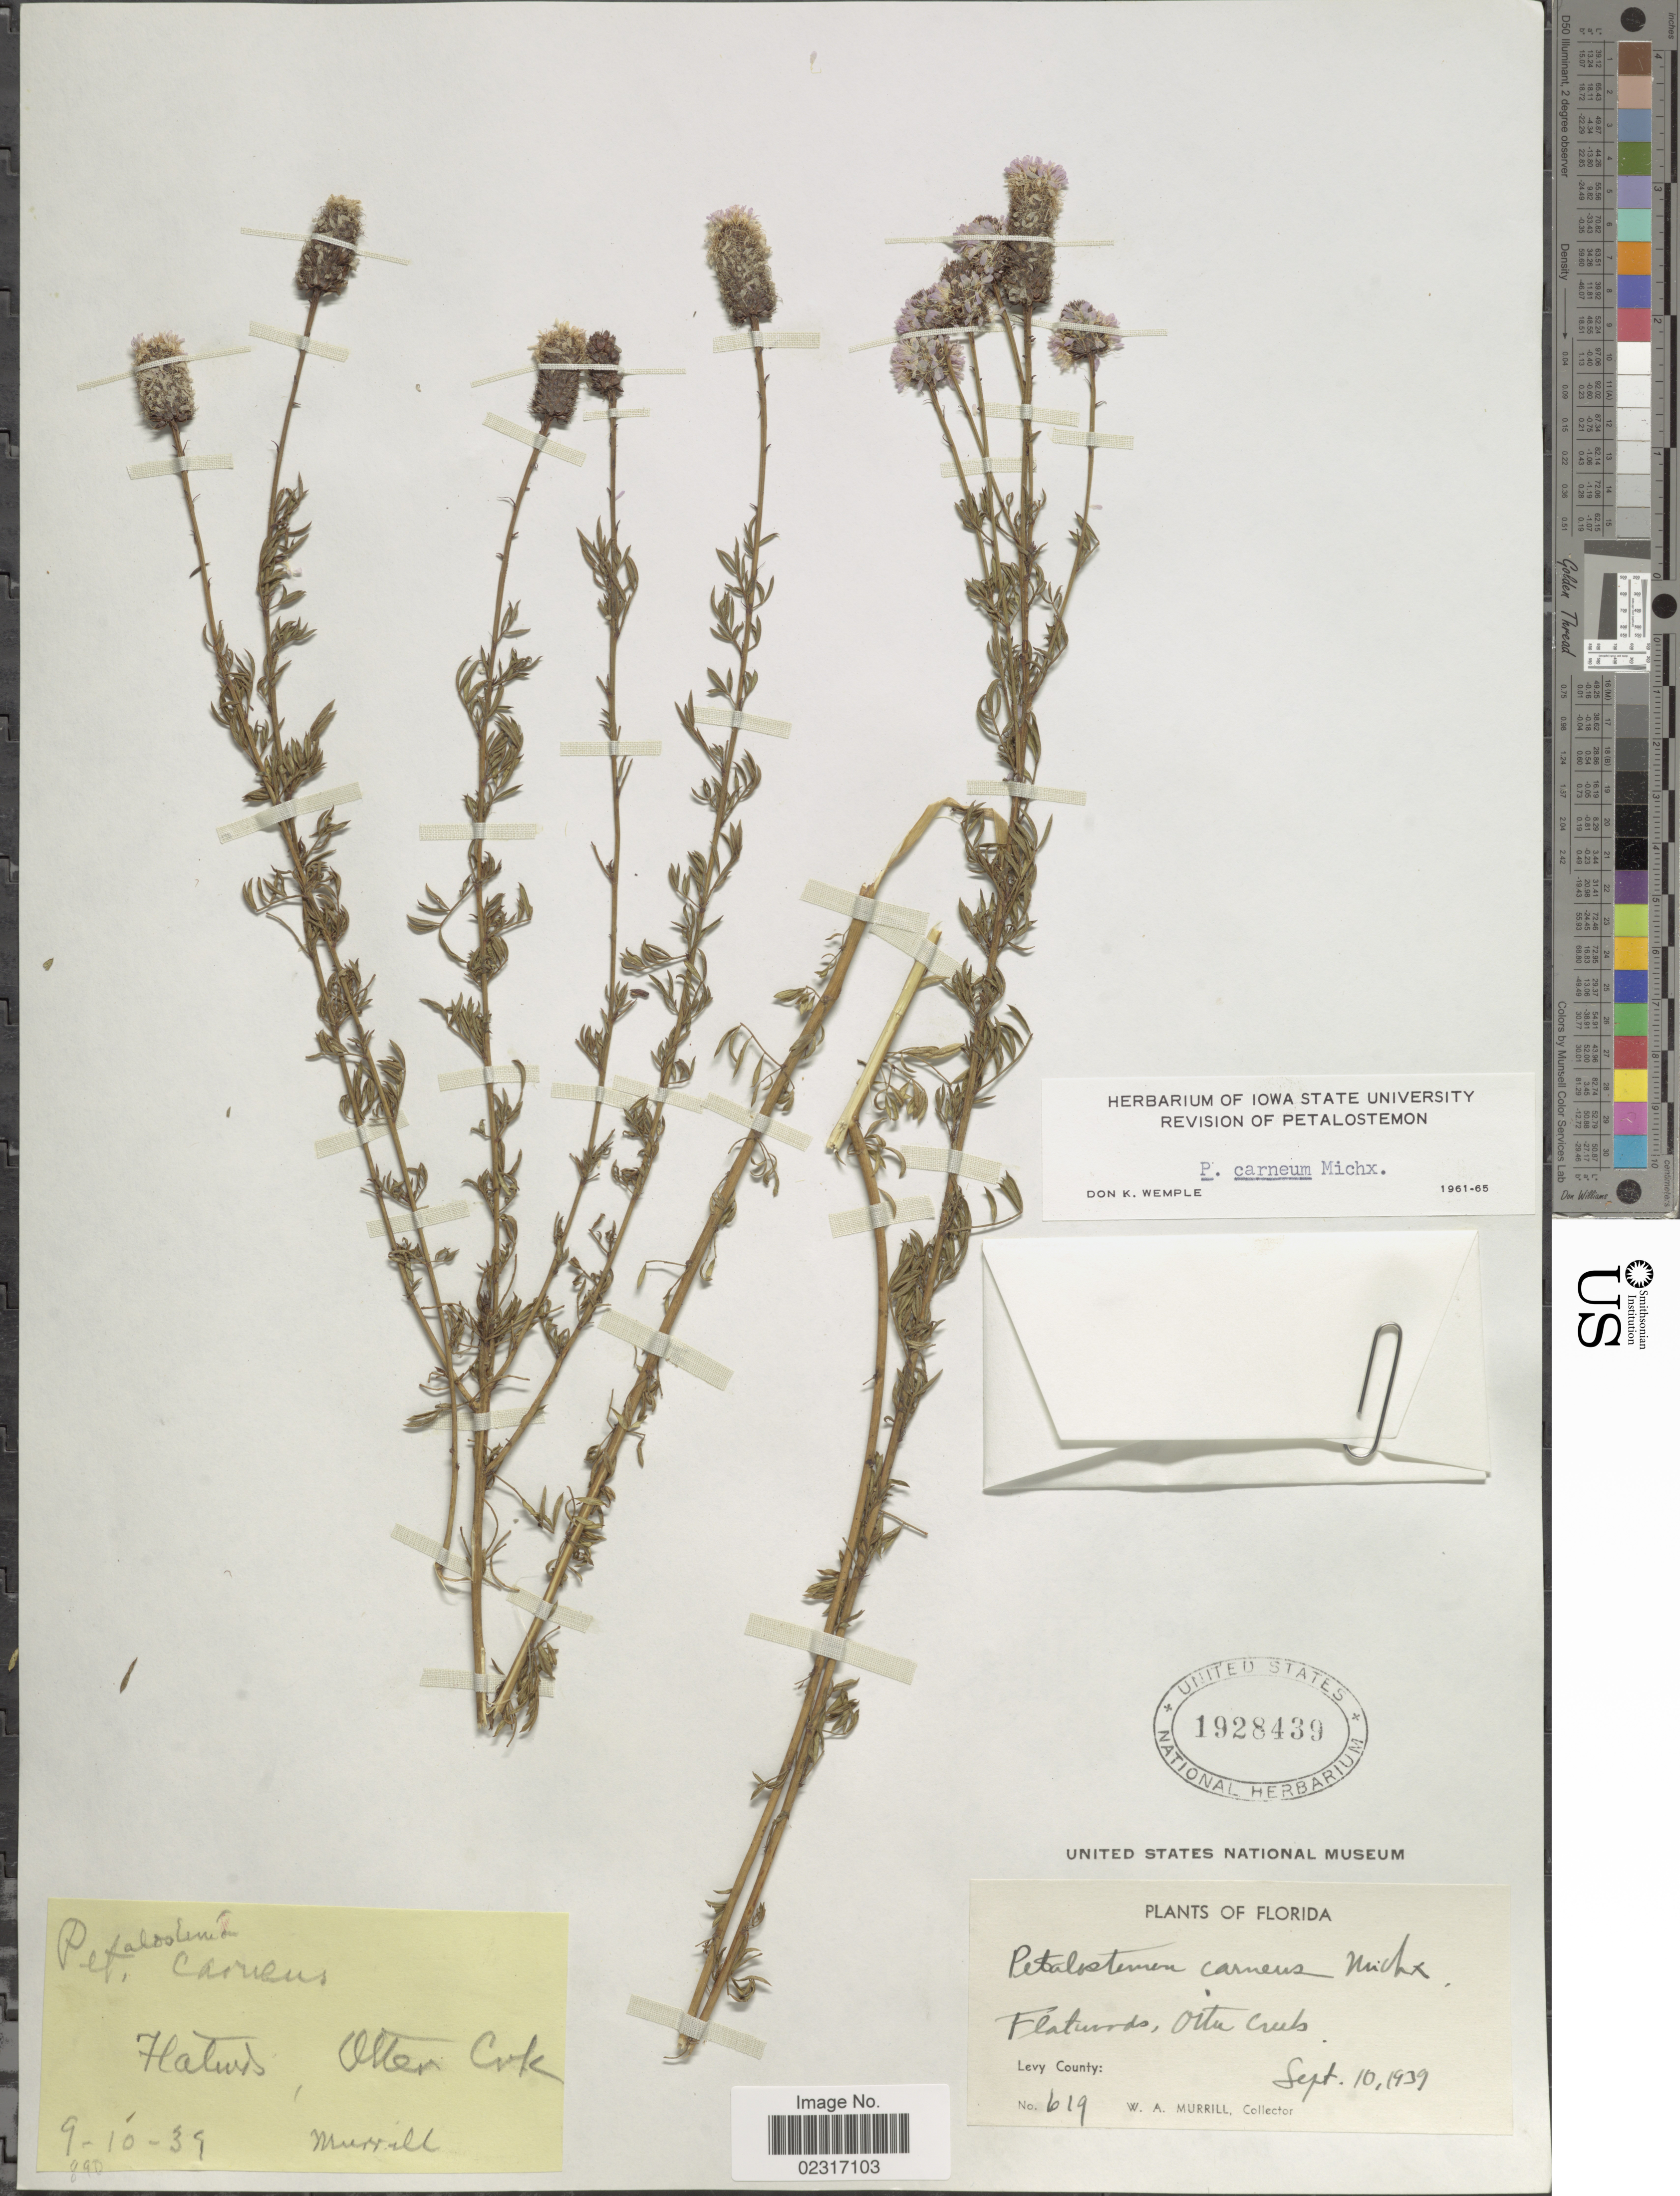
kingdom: Plantae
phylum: Tracheophyta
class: Magnoliopsida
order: Fabales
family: Fabaceae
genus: Dalea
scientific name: Dalea carnea var. carnea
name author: (Michx.) Poir.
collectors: W. A. Murrill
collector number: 619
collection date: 1939-09-10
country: United States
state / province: Florida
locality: Flatwoods, Otter Creek. Levy County.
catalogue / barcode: US 1928439